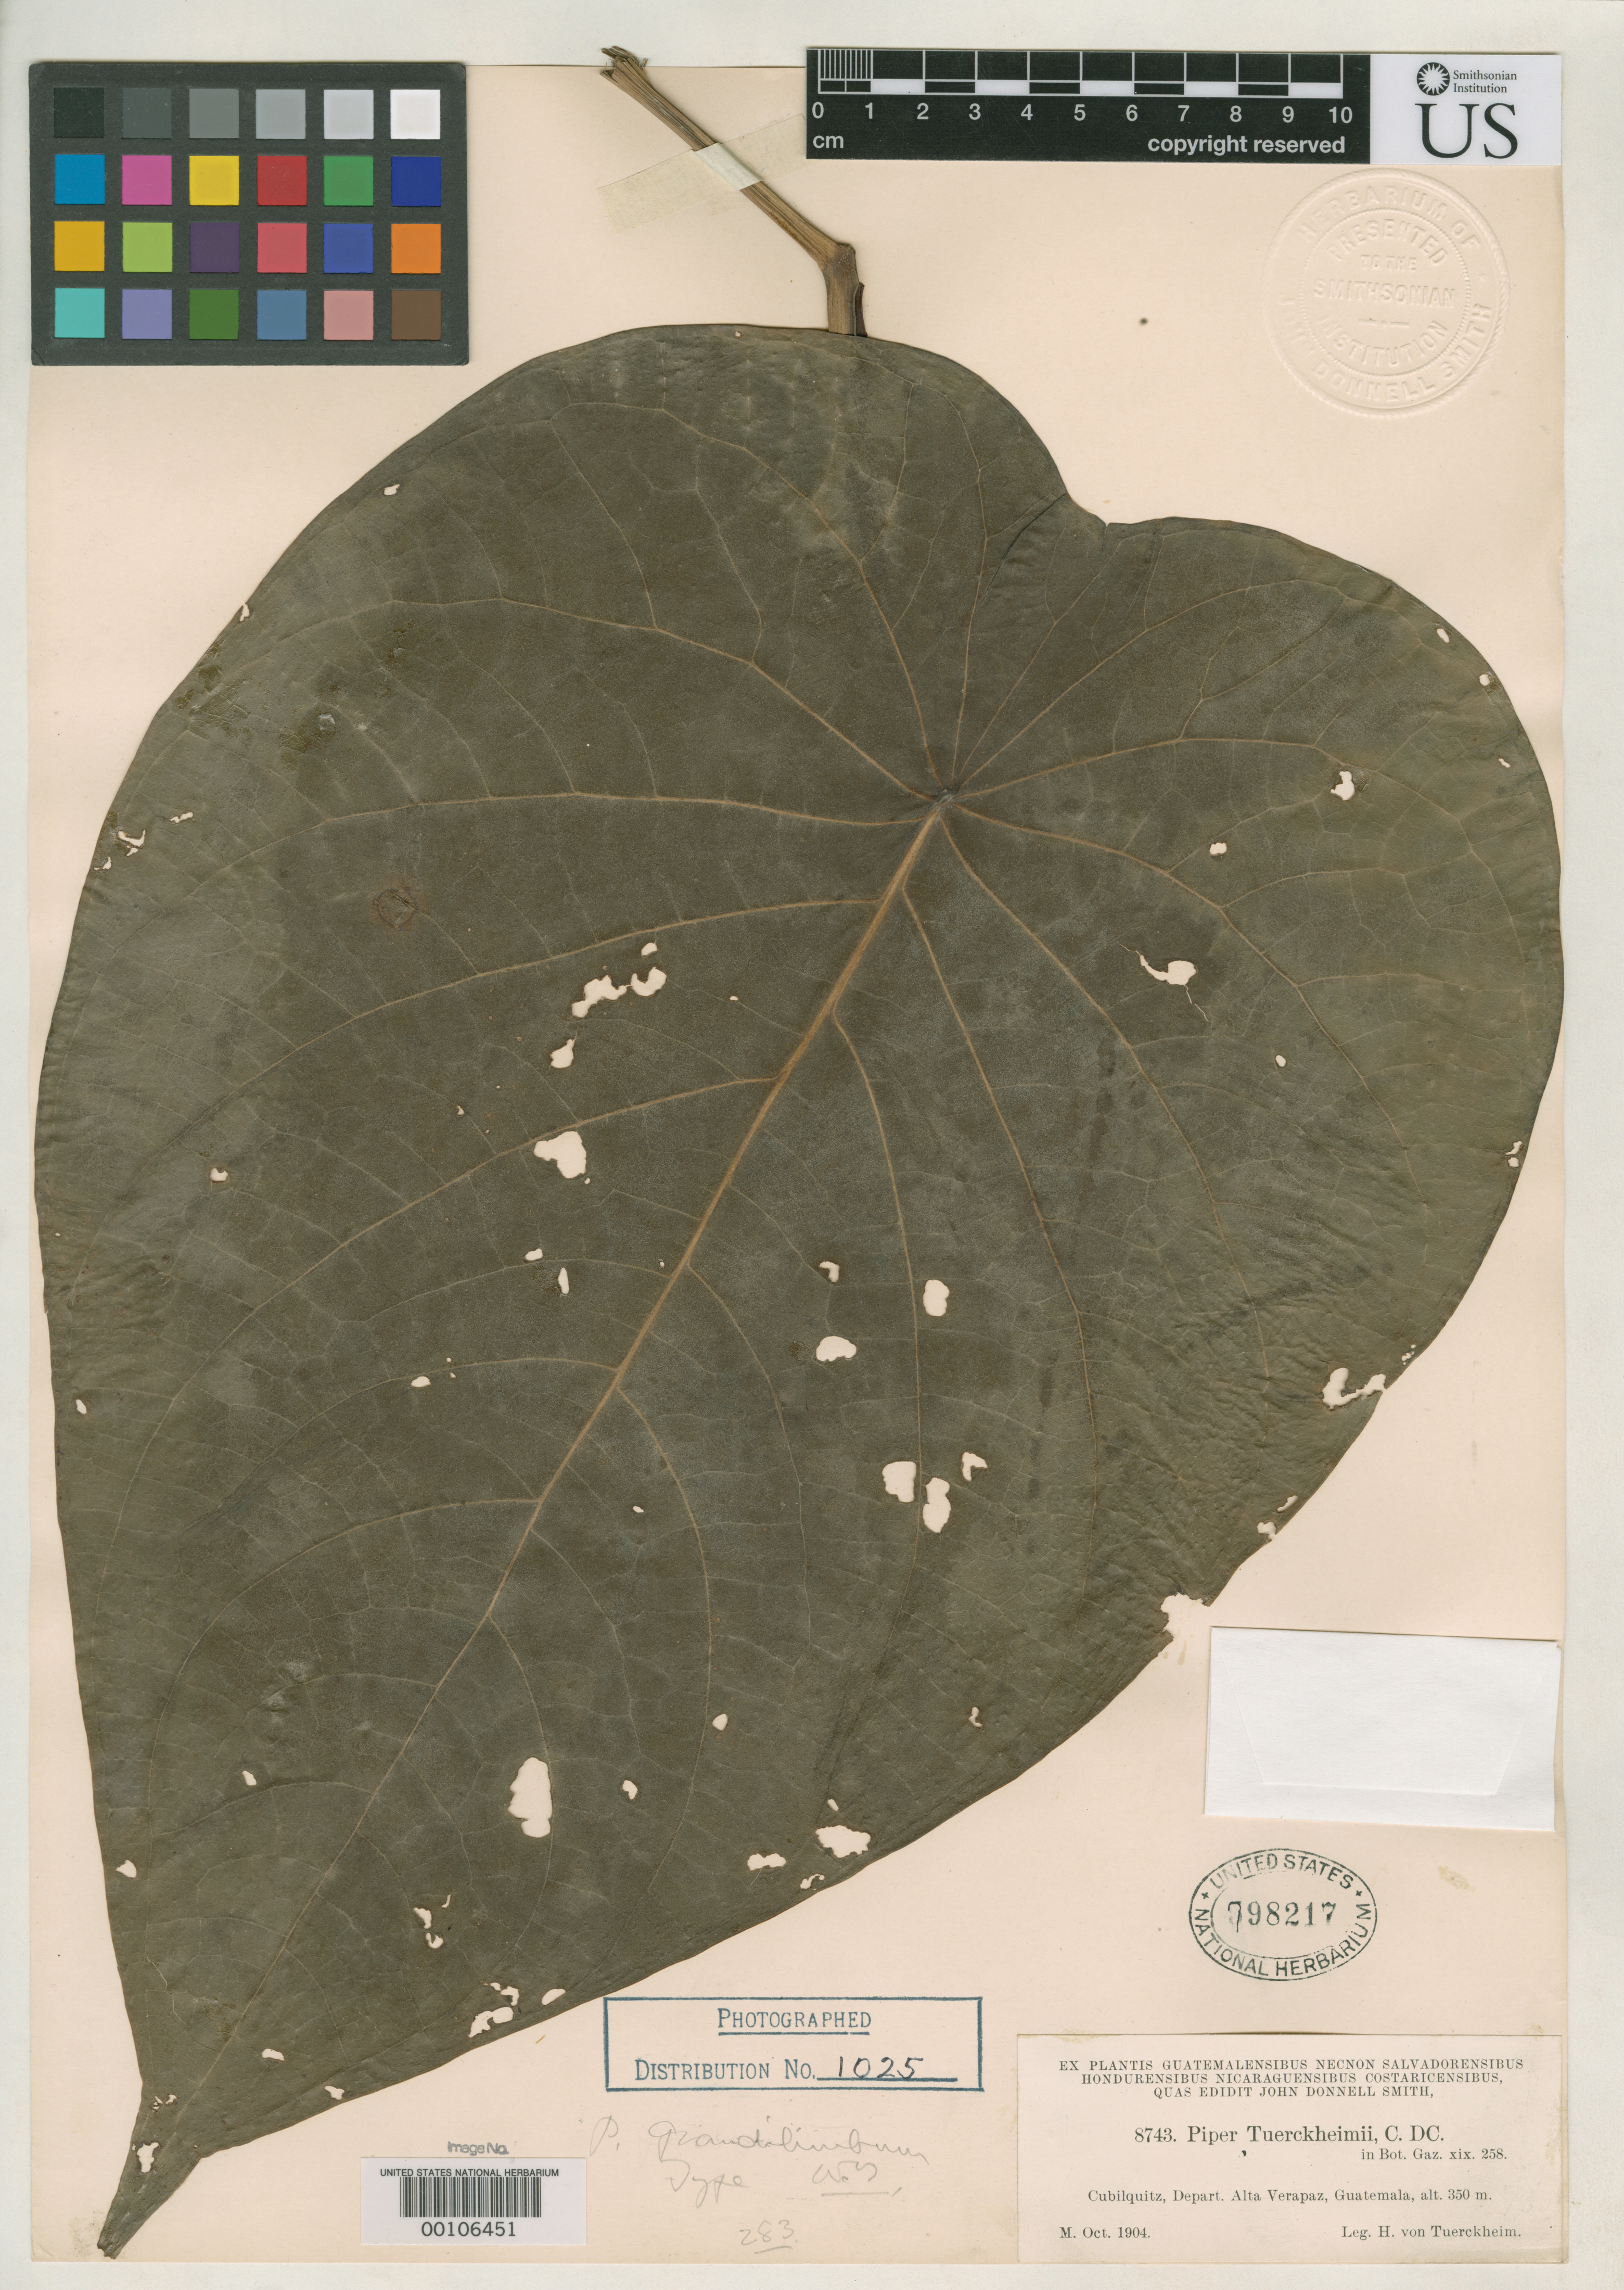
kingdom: Plantae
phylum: Tracheophyta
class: Magnoliopsida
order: Piperales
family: Piperaceae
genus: Piper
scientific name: Piper grandilimbum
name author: C. DC.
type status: Isotype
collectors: H. von Türckheim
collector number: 1490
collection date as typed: Oct 1904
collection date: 1904-10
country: Guatemala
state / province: Alta Verapaz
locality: Near Cubilquitz.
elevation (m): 350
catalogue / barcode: US 798217